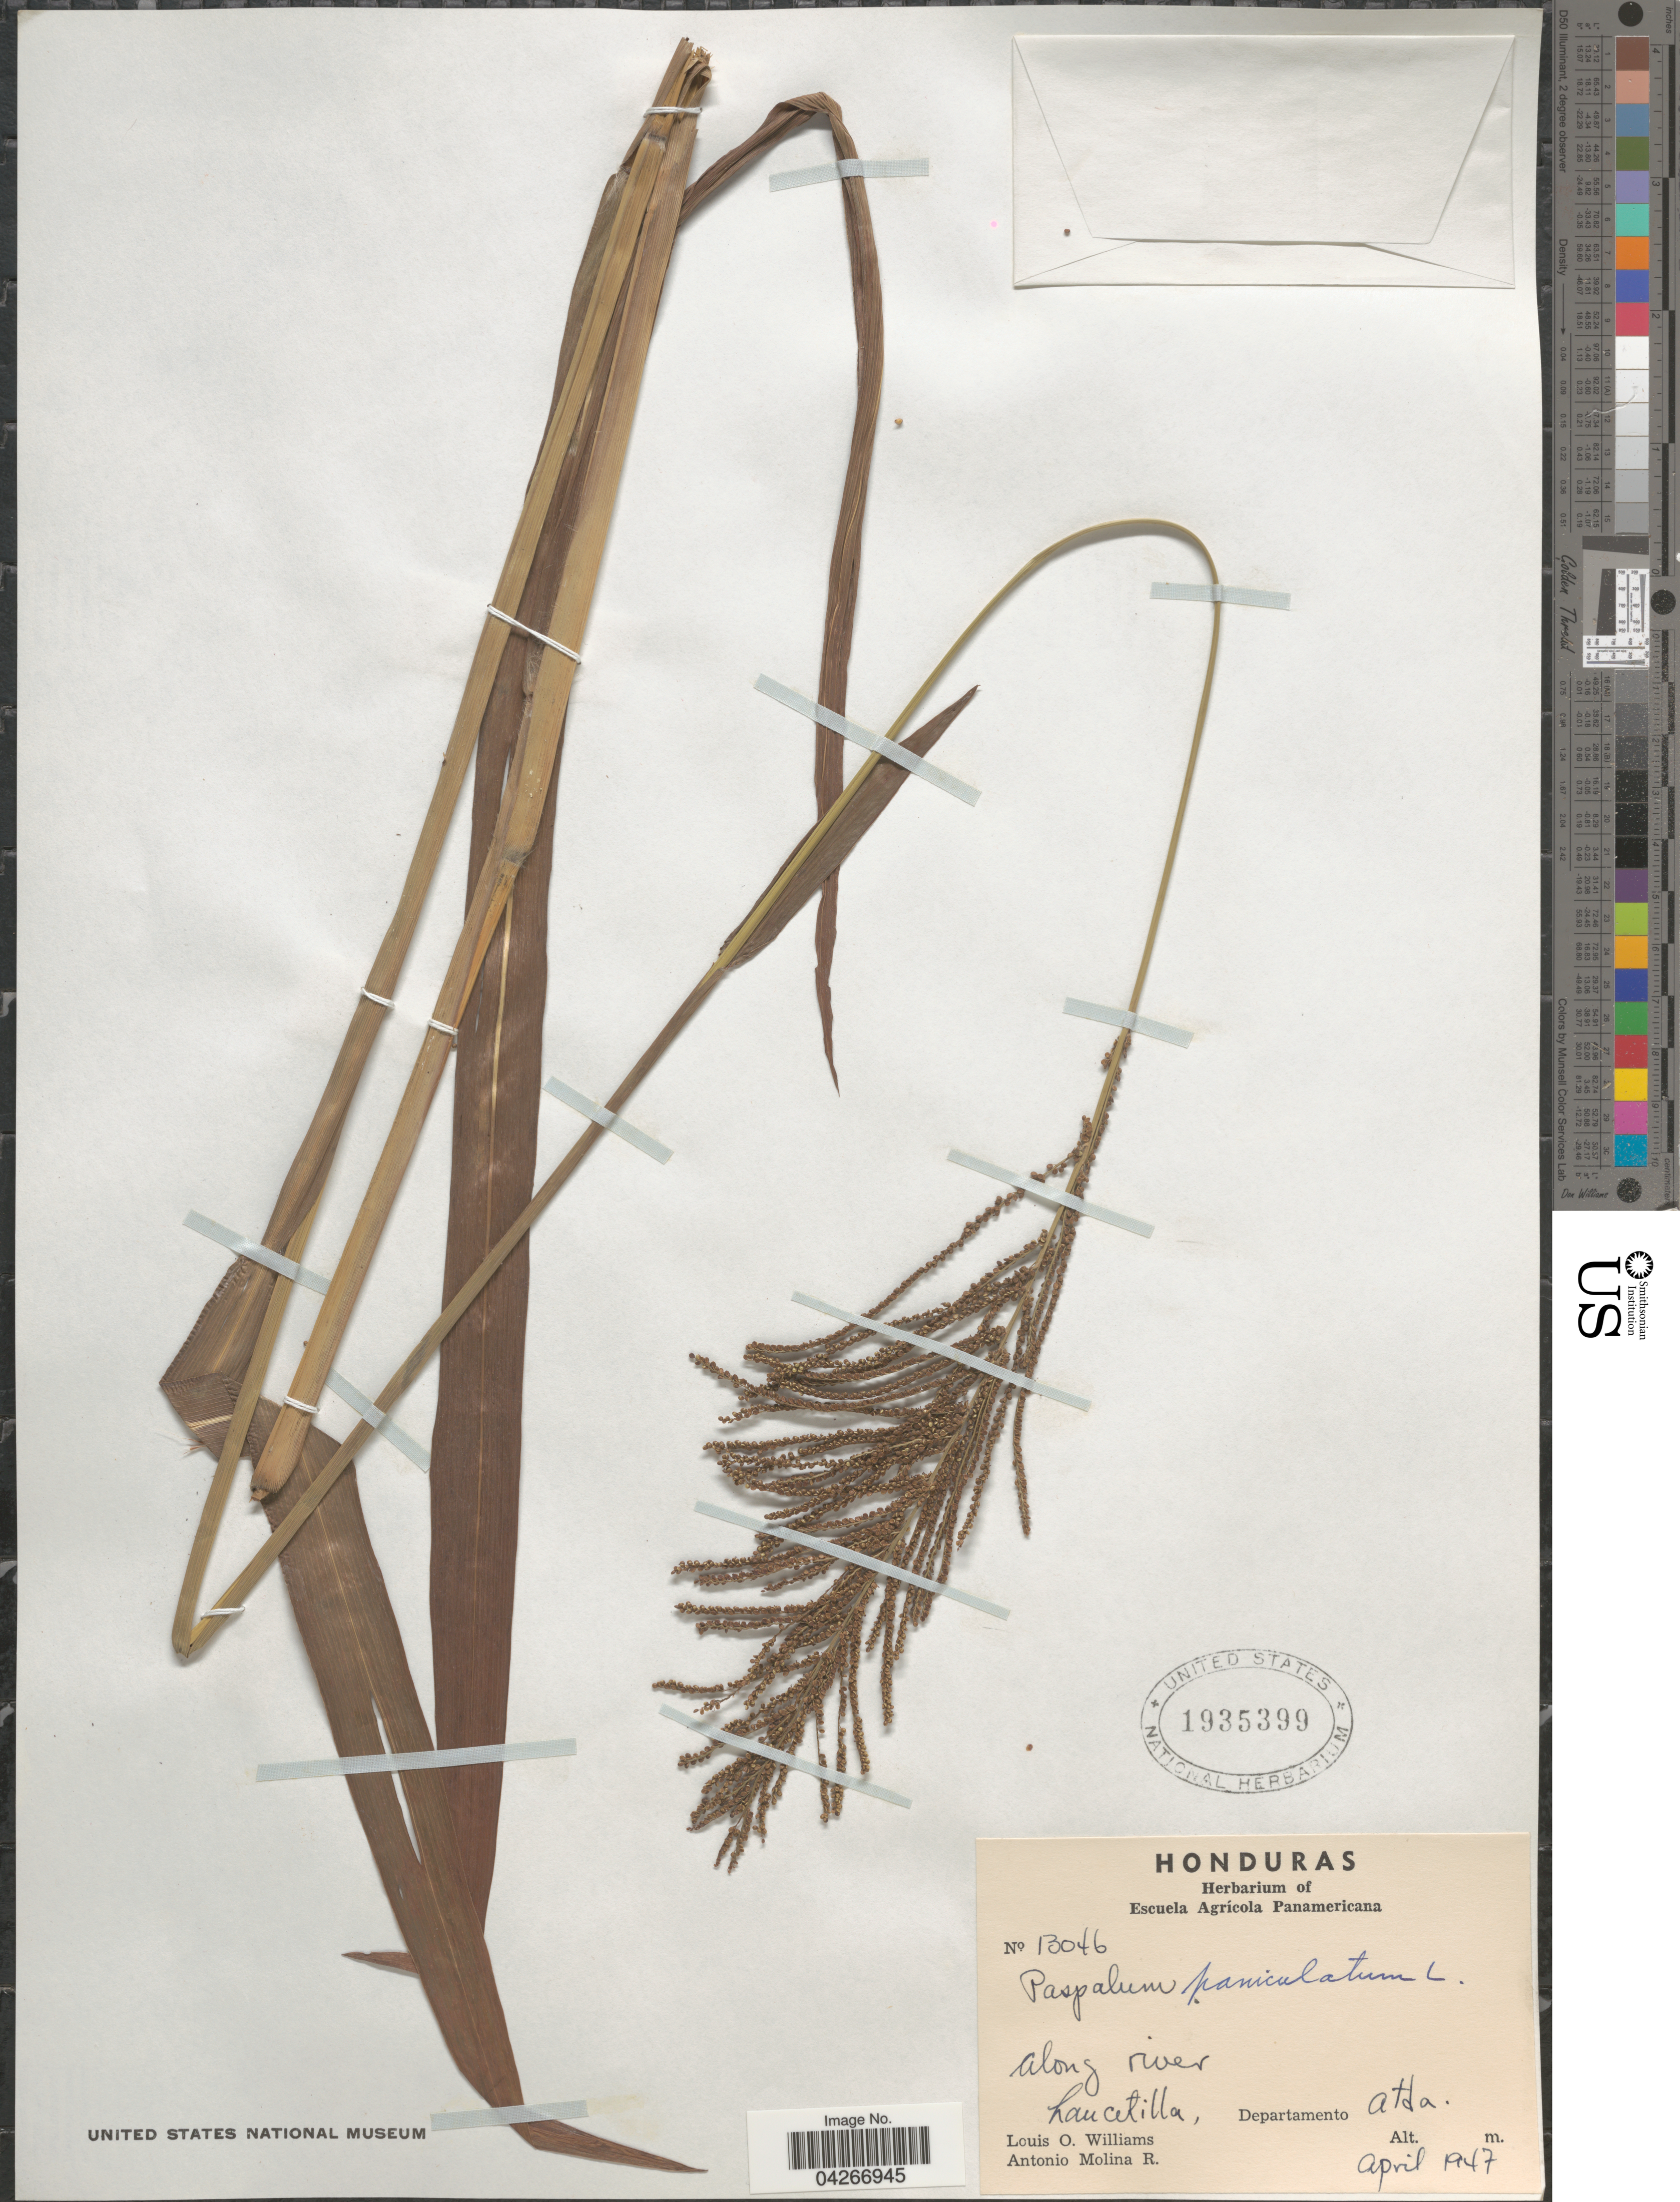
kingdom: Plantae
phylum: Tracheophyta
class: Liliopsida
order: Poales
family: Poaceae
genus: Paspalum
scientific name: Paspalum paniculatum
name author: L.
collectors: L. O. Williams & A. Molina R.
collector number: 13046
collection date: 1947-04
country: Honduras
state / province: Atlantida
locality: Lancetilla, Departamento Atla.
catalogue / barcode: US 1935399